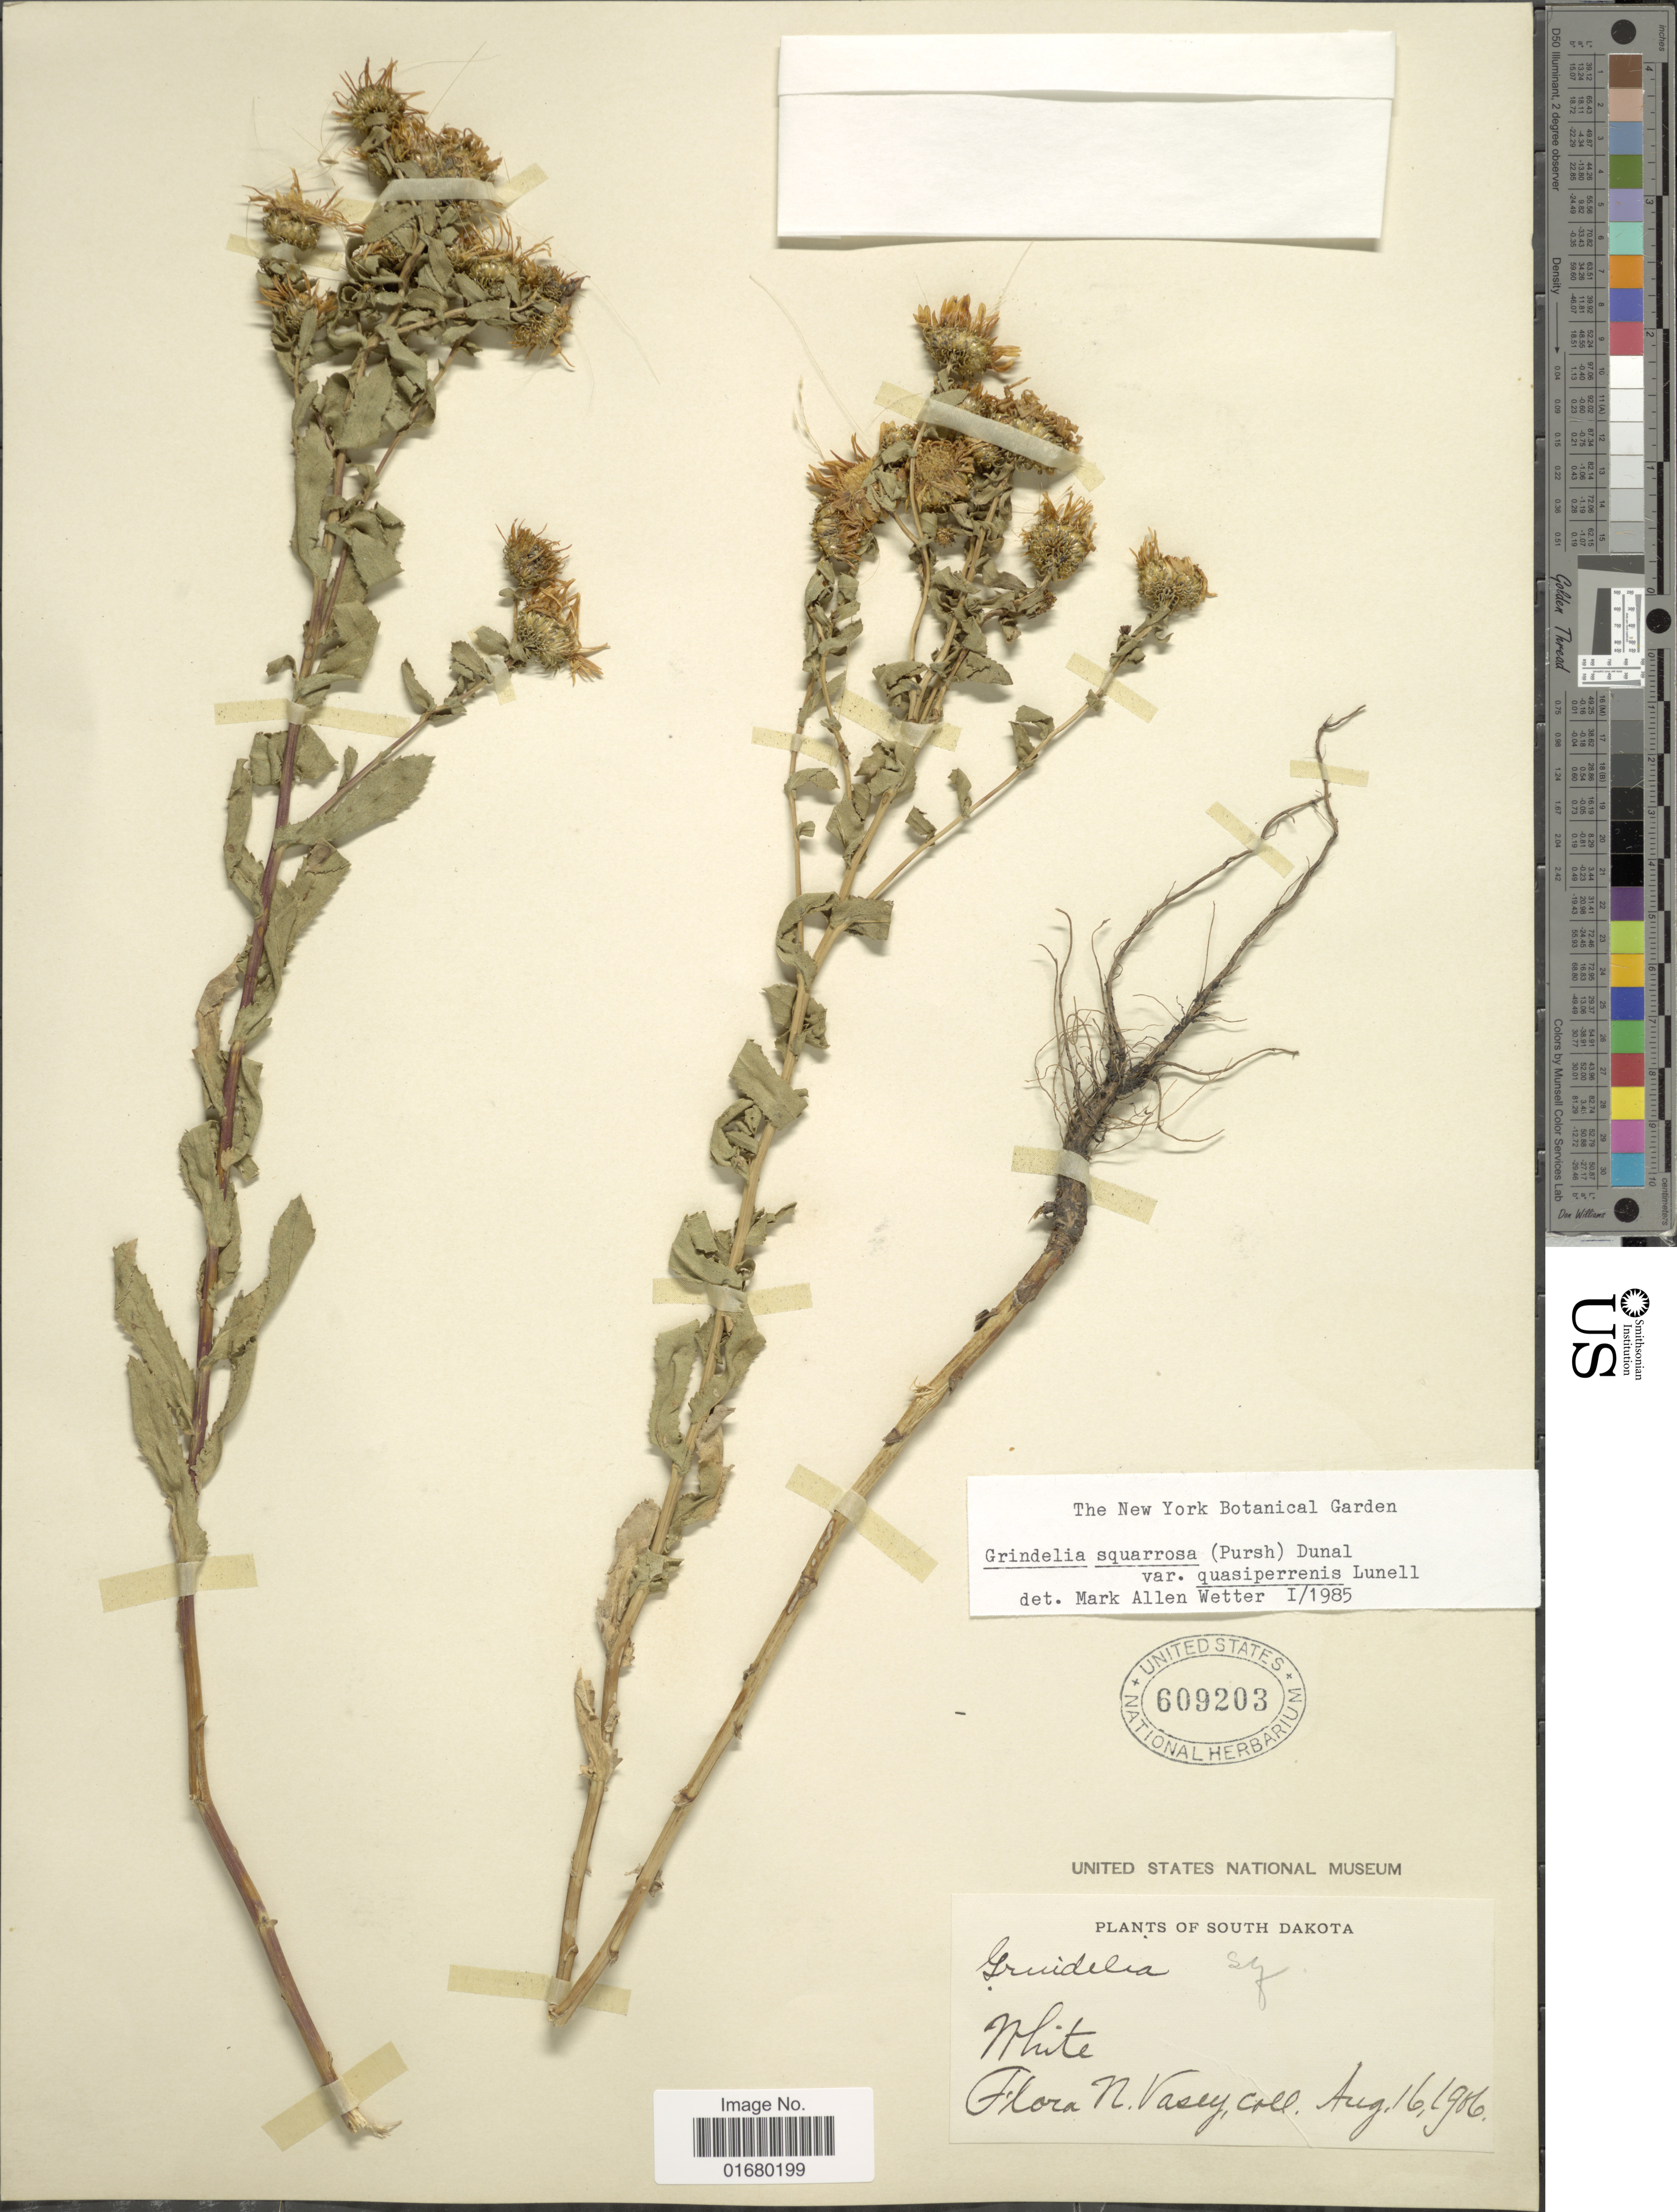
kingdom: Plantae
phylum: Tracheophyta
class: Magnoliopsida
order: Asterales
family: Asteraceae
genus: Grindelia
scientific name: Grindelia squarrosa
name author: (Pursh) Dunal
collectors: N. Vasey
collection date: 1986-08-16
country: United States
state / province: South Dakota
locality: White.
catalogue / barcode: US 609203